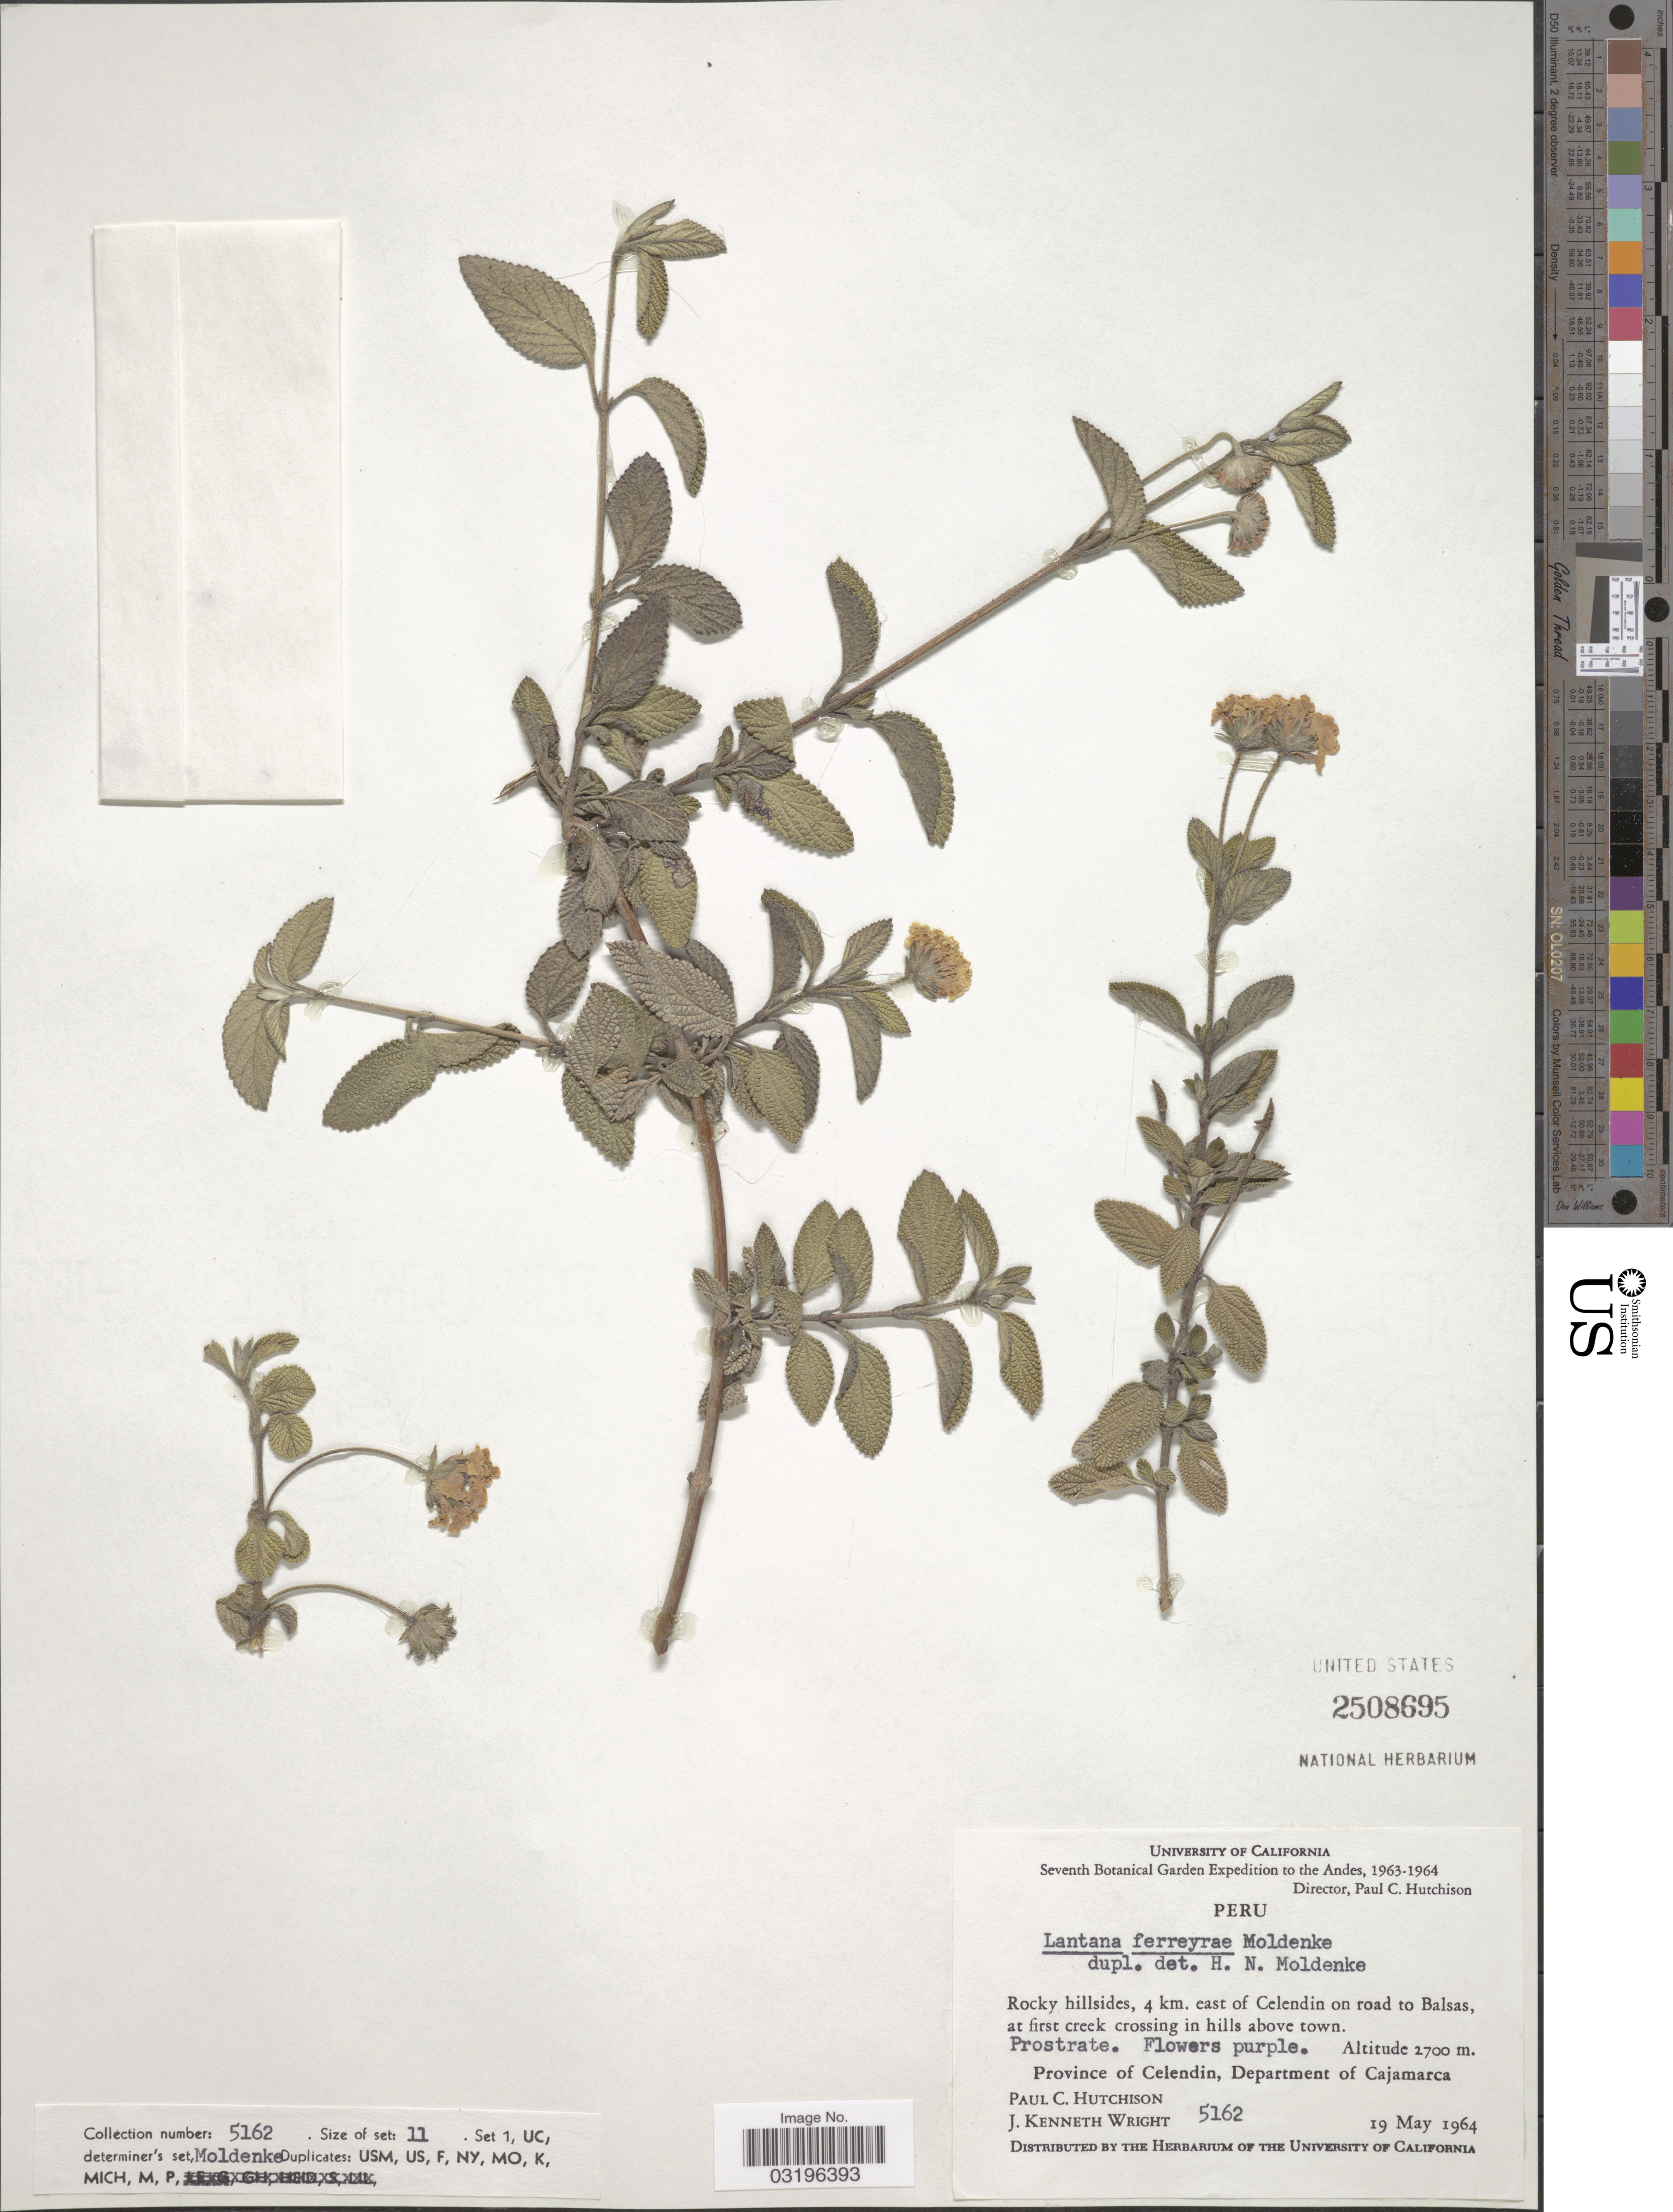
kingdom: Plantae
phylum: Tracheophyta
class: Magnoliopsida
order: Lamiales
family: Verbenaceae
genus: Lantana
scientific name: Lantana ferreyrae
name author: Moldenke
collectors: P. C. Hutchison & J. K. Wright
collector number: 5162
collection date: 1964-05-19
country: Peru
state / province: Cajamarca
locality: Andes. Rocky hillsides, 4 km. east of Celendin on road to Balsas, at first creek crossing in hills above town. Province of Celendin, Department of Cajamarca.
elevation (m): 2700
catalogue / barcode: US 2508695